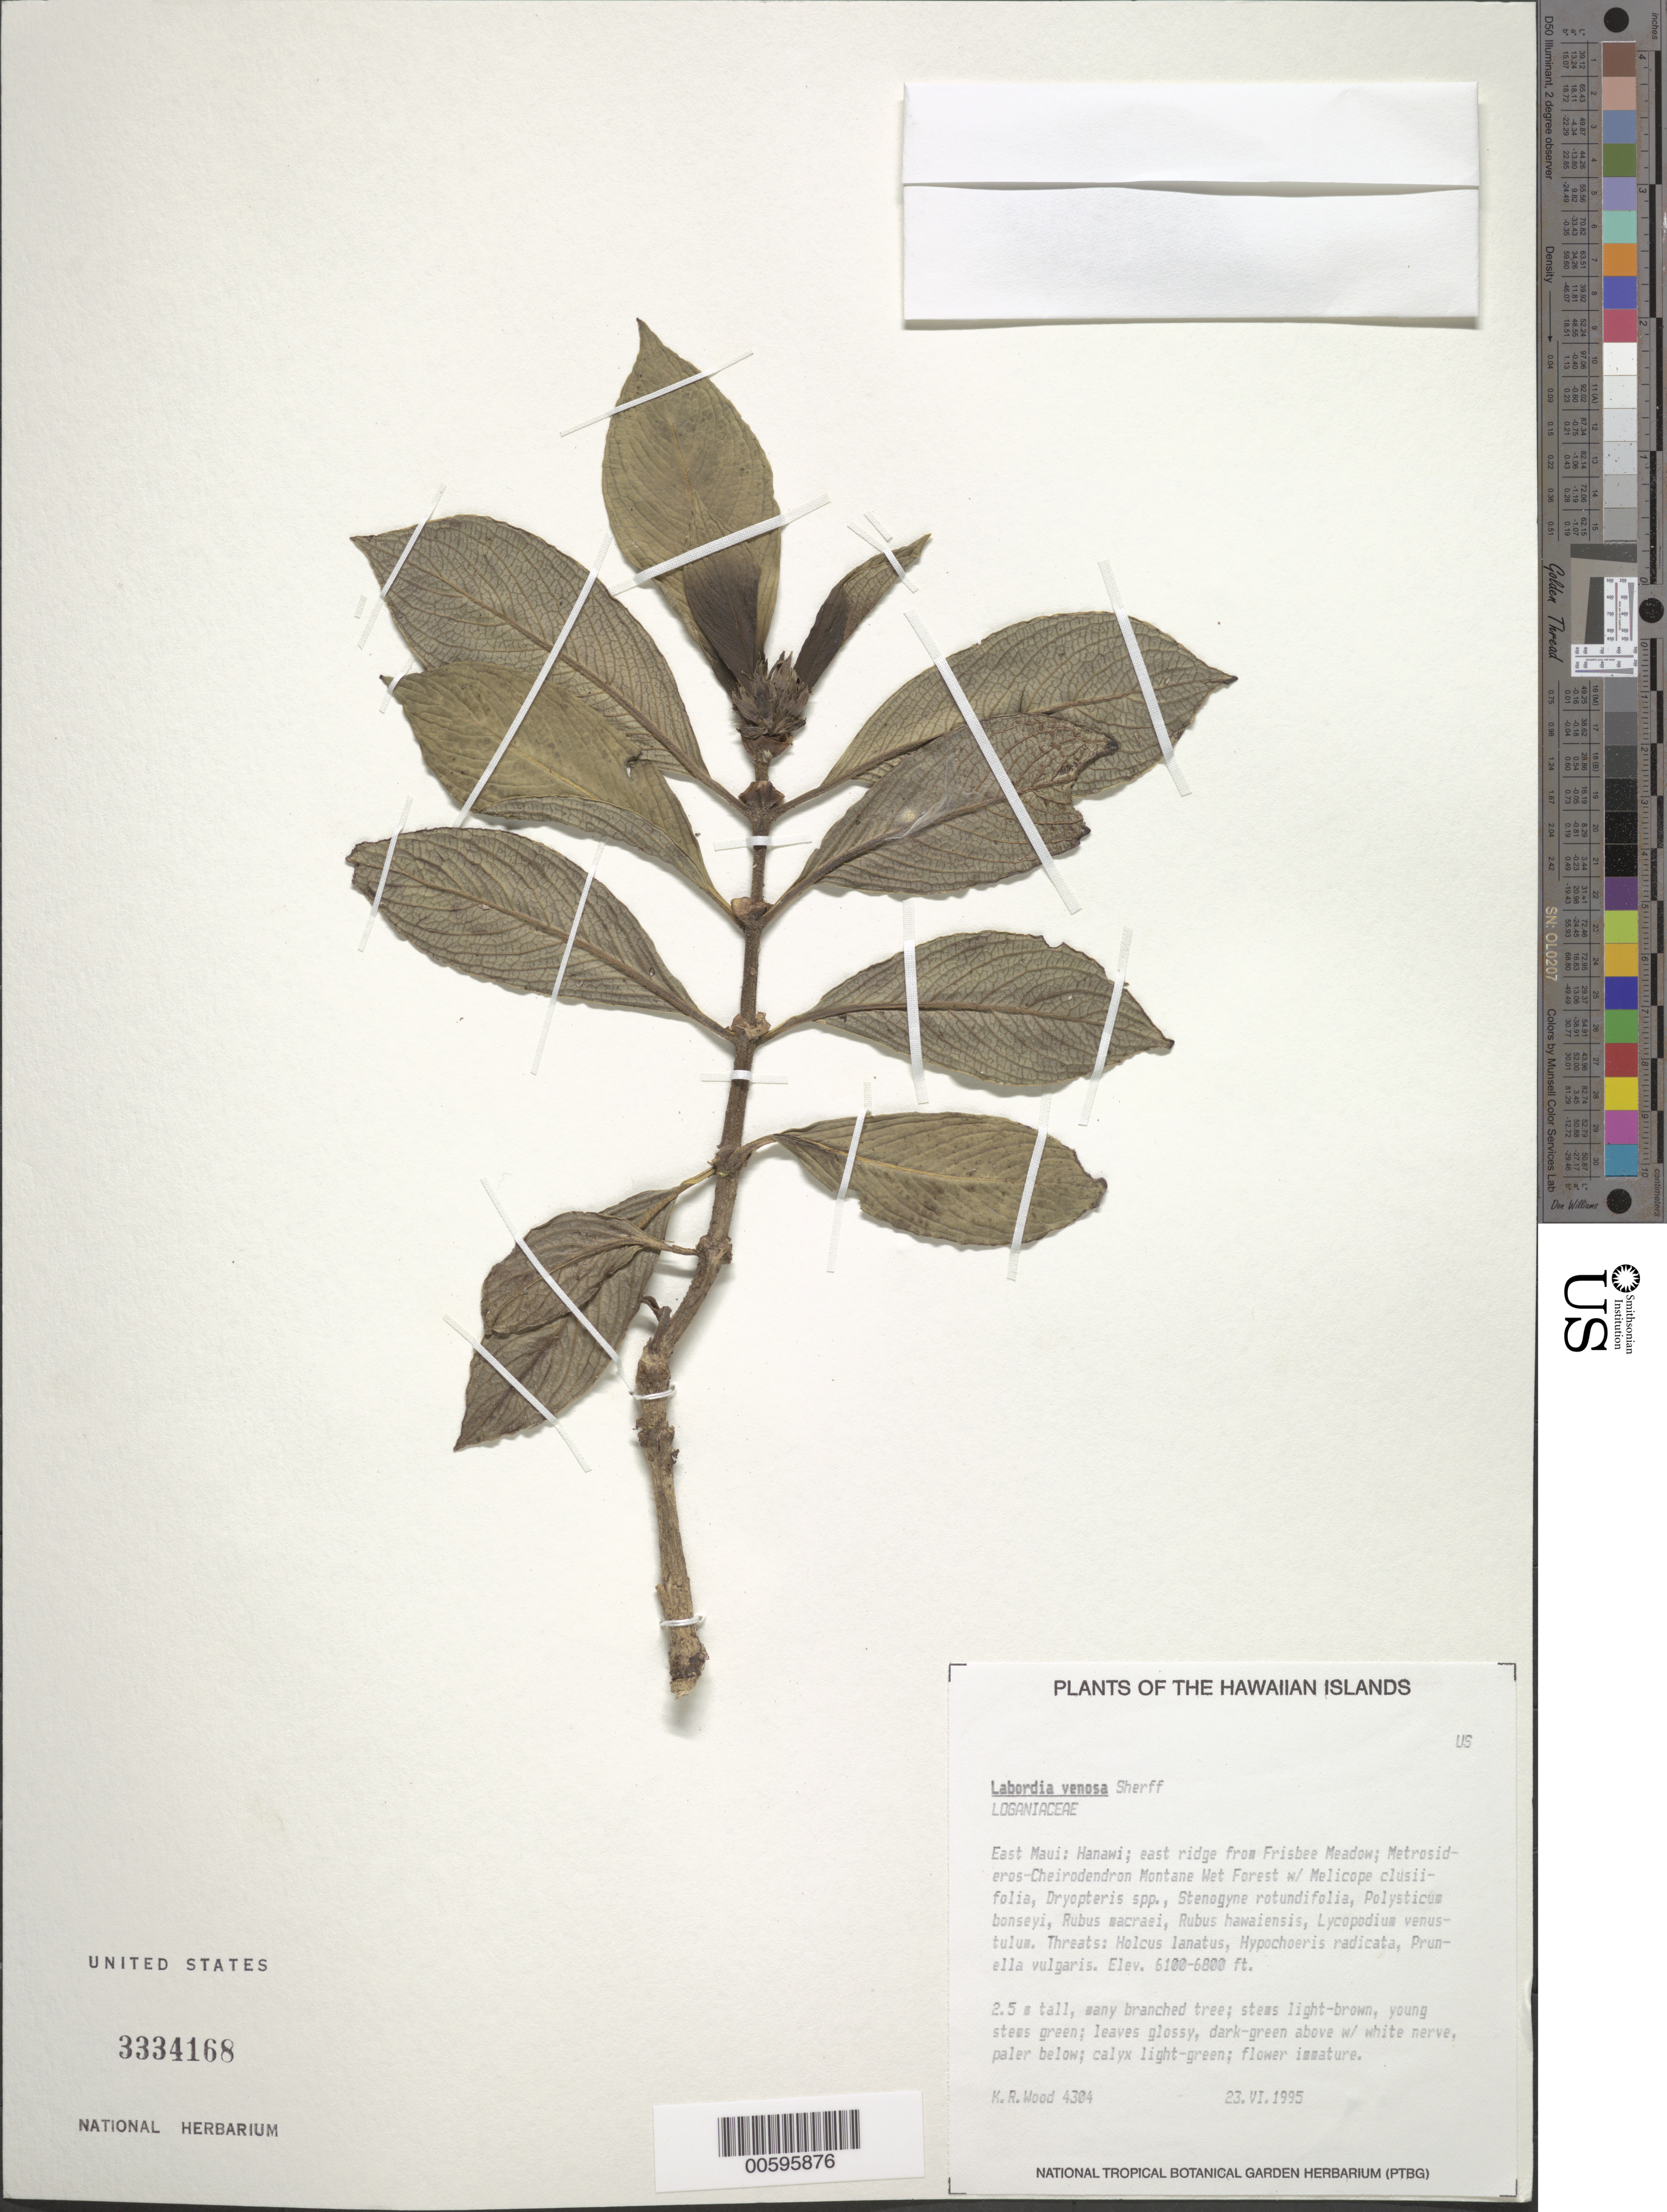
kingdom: Plantae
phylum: Tracheophyta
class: Magnoliopsida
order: Gentianales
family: Loganiaceae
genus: Geniostoma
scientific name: Geniostoma venosum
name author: (Sherff) Byng & Christenh.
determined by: Wagner, W. L., (BOT), Smithsonian Institution - National Museum of Natural History (UNITED STATES)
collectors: K. R. Wood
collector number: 4304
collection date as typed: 23 Jun 1995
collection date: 1995-06-23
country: United States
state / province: Hawaii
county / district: Maui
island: Maui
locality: E Maui: Hanawi; E ridge from Frisbee Meadow.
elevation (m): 1859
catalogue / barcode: US 3334168